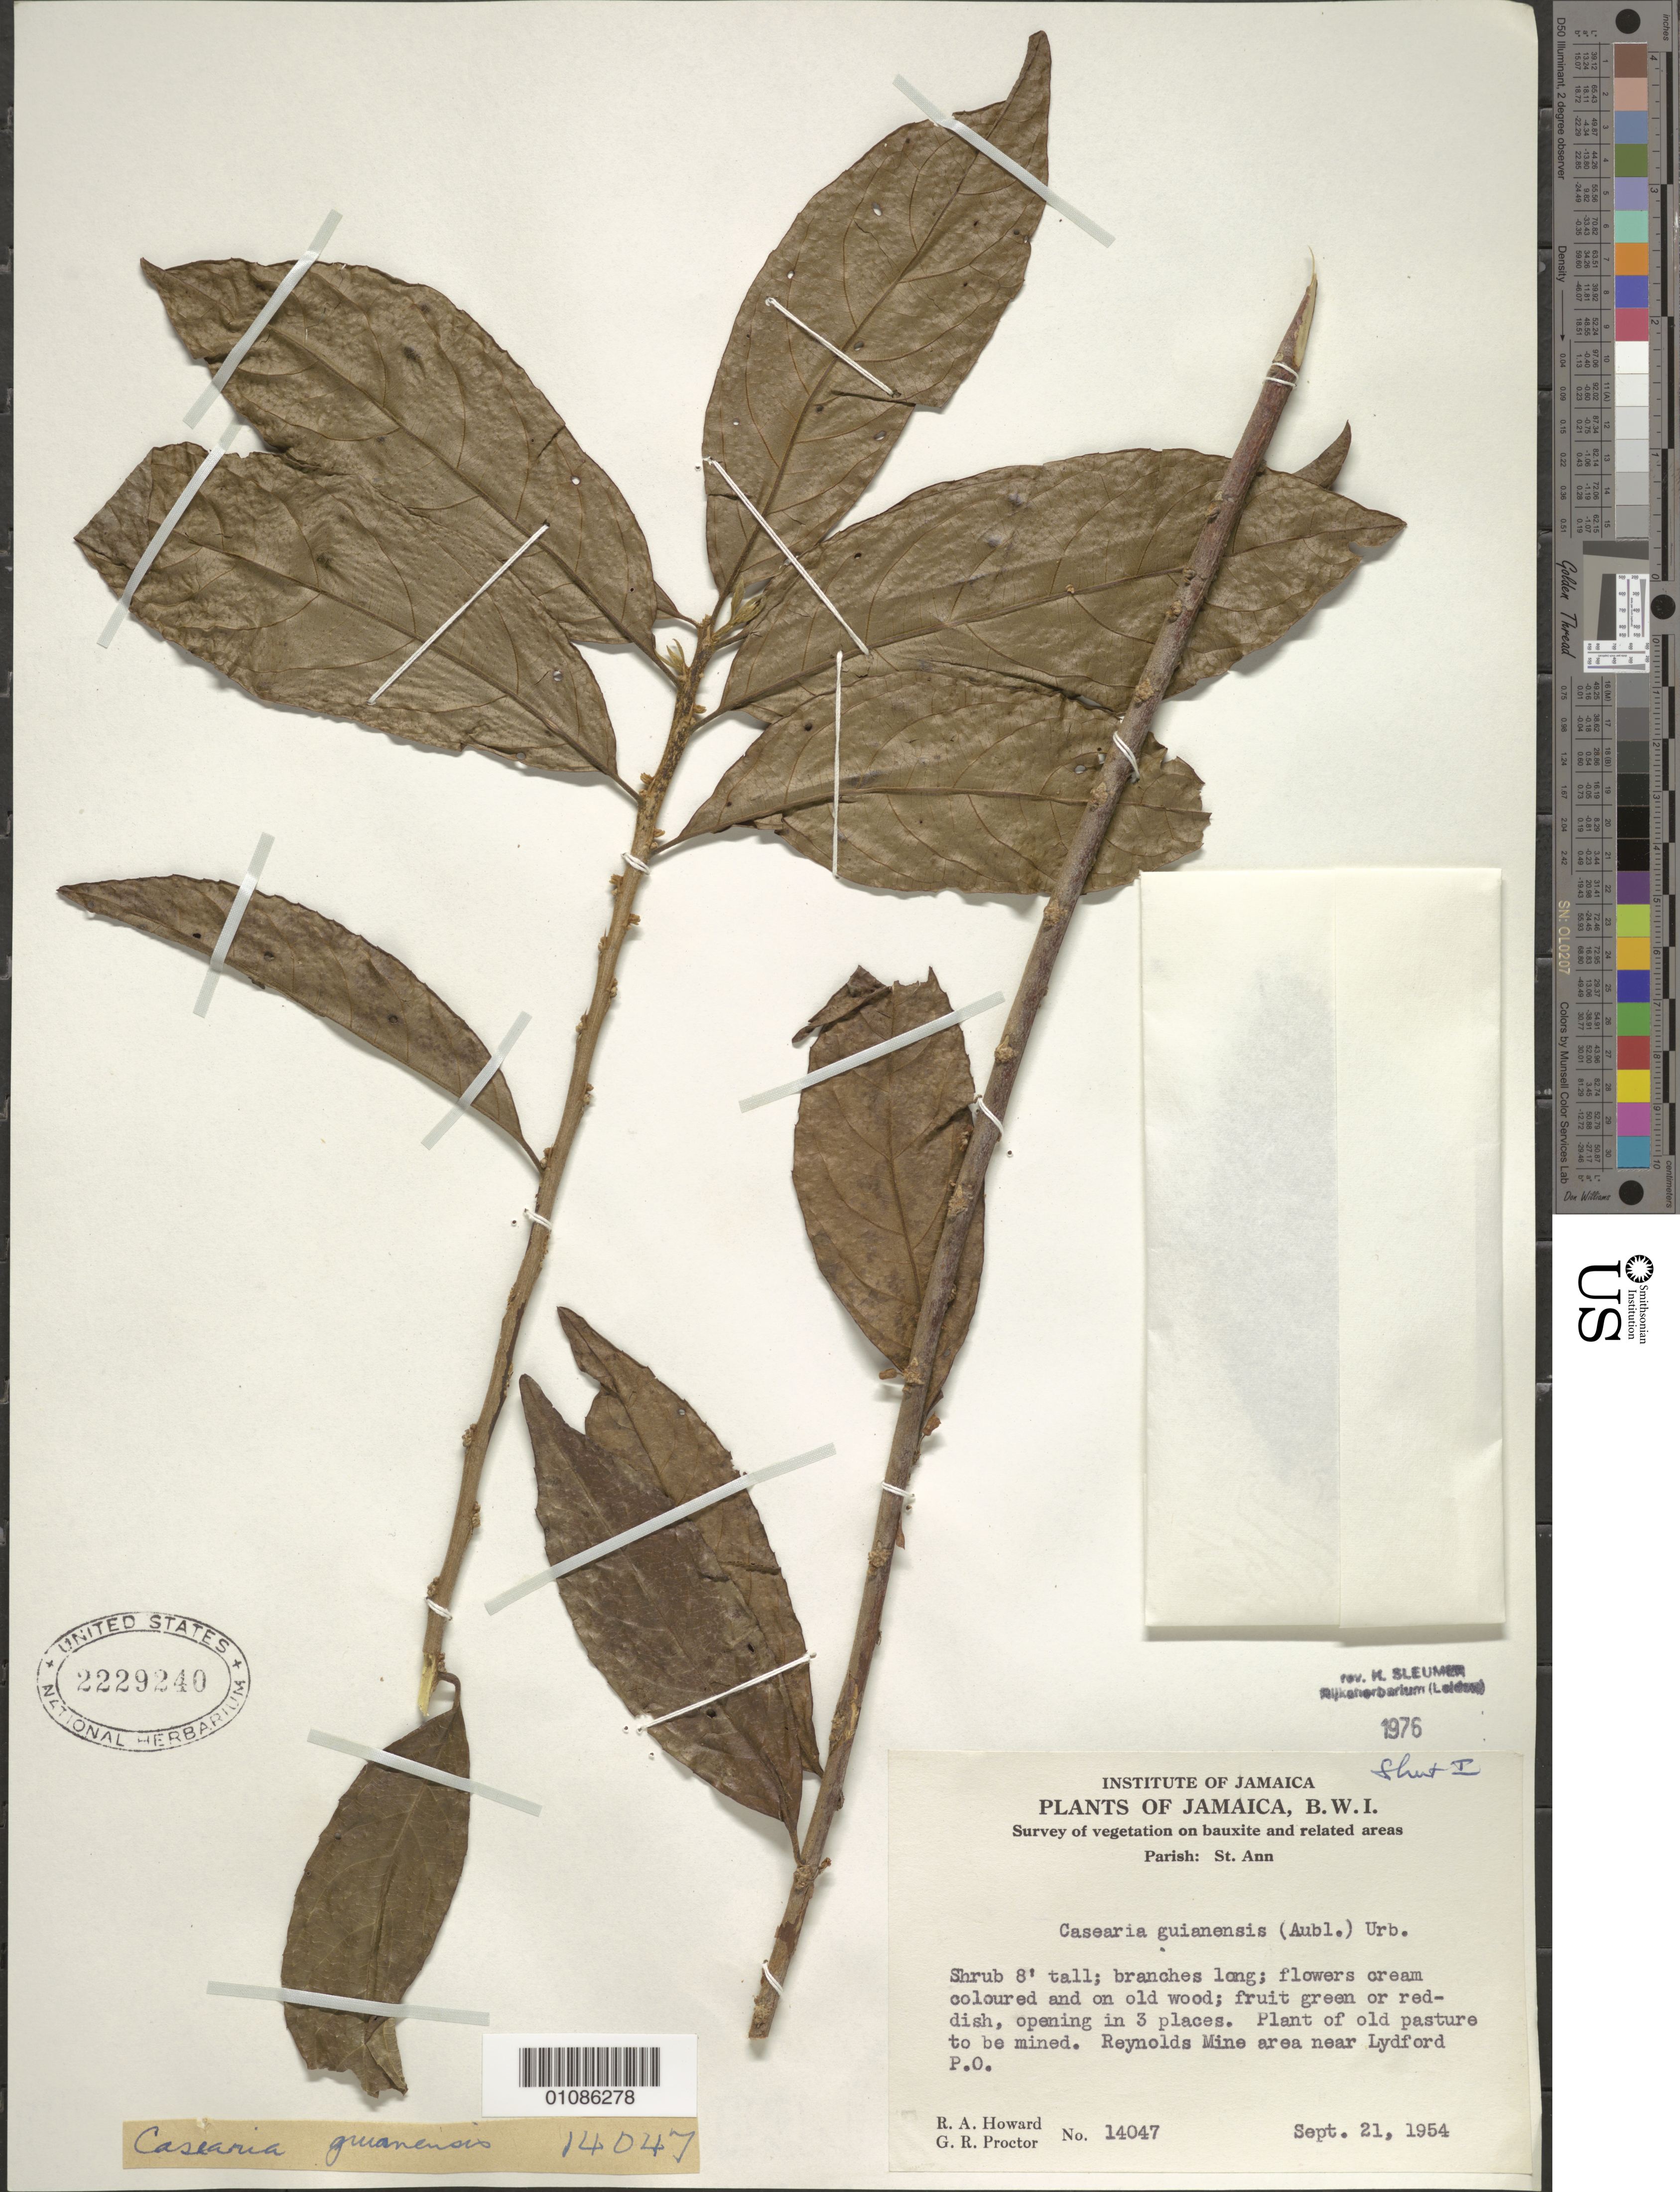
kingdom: Plantae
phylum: Tracheophyta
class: Magnoliopsida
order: Malpighiales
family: Salicaceae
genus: Casearia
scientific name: Casearia guianensis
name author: (Aubl.) Urb.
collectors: R. A. Howard & G. R. Proctor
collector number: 14047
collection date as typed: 21 Sep 1954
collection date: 1954-09-21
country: Jamaica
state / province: Saint Ann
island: Jamaica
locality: Reynolds Mine area near Lydford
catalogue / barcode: US 2229240